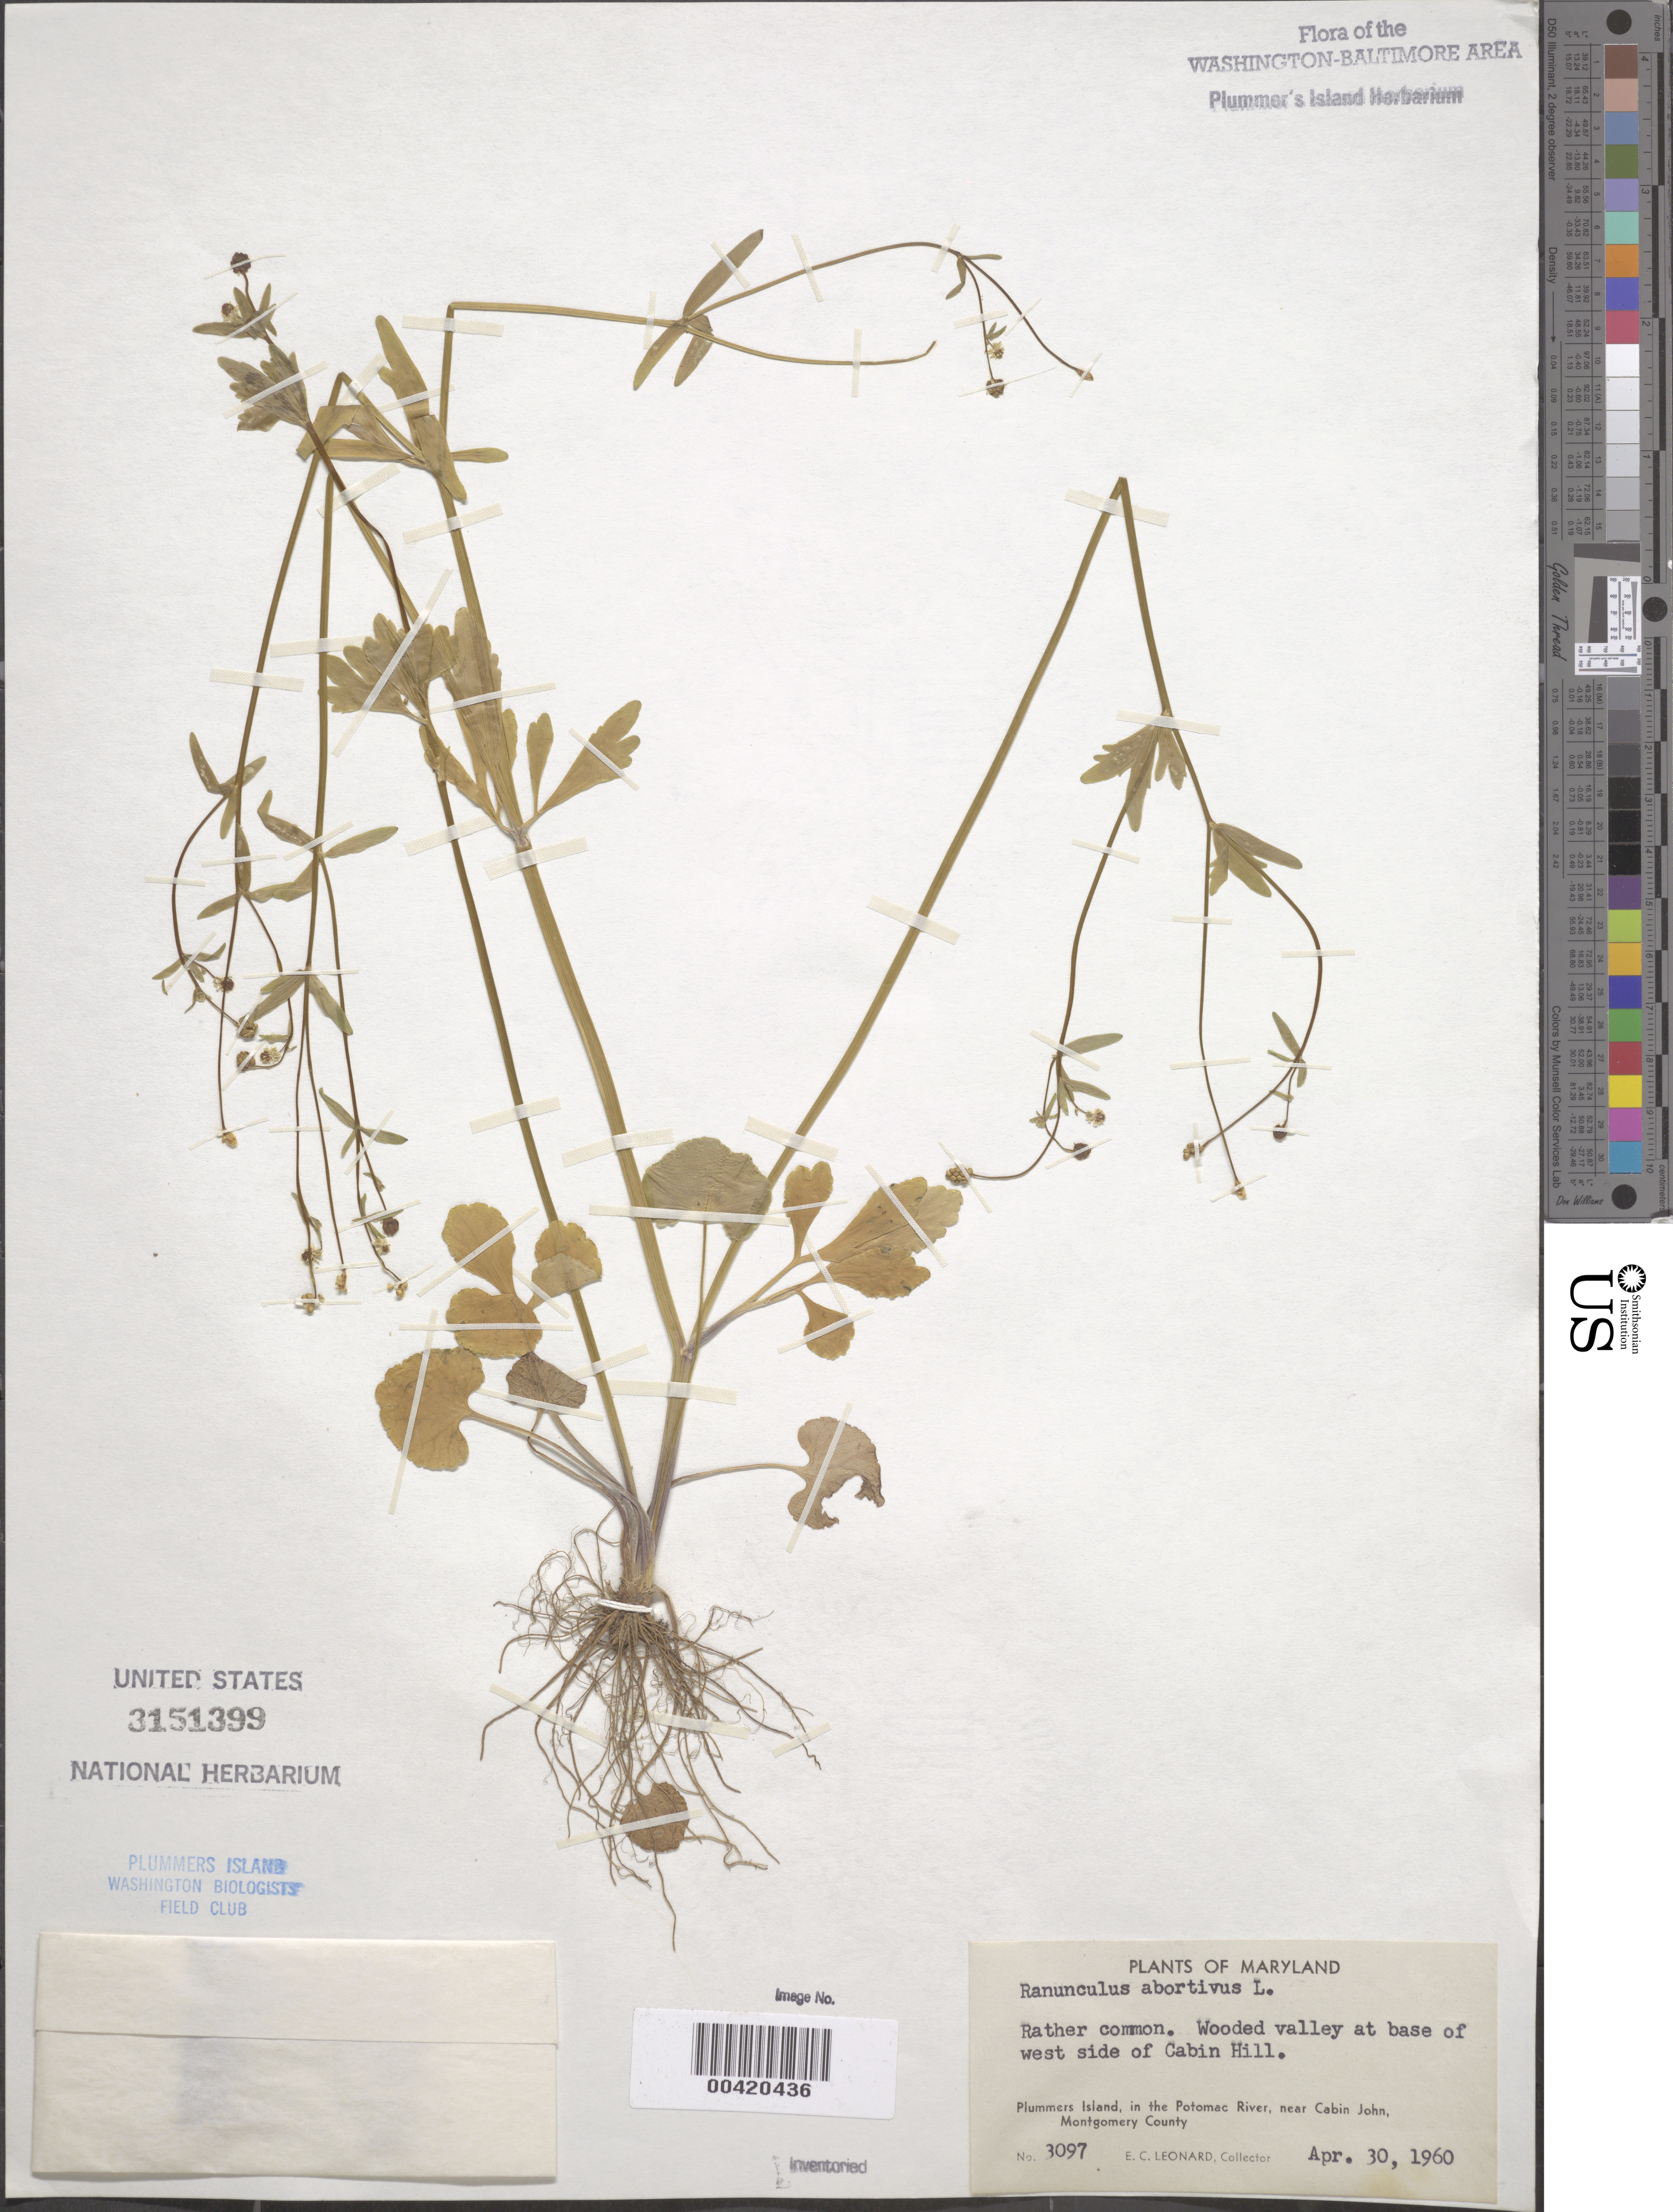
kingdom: Plantae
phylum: Tracheophyta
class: Magnoliopsida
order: Ranunculales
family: Ranunculaceae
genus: Ranunculus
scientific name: Ranunculus abortivus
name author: L.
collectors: E. C. Leonard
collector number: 3097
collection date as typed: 30 Apr 1960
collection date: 1960-04-30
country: United States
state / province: Maryland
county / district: Montgomery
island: Plummers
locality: Plummer's Island; base of west side of Cabin Hill C. & O. Canal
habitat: Wooded valley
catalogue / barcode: US 3151399